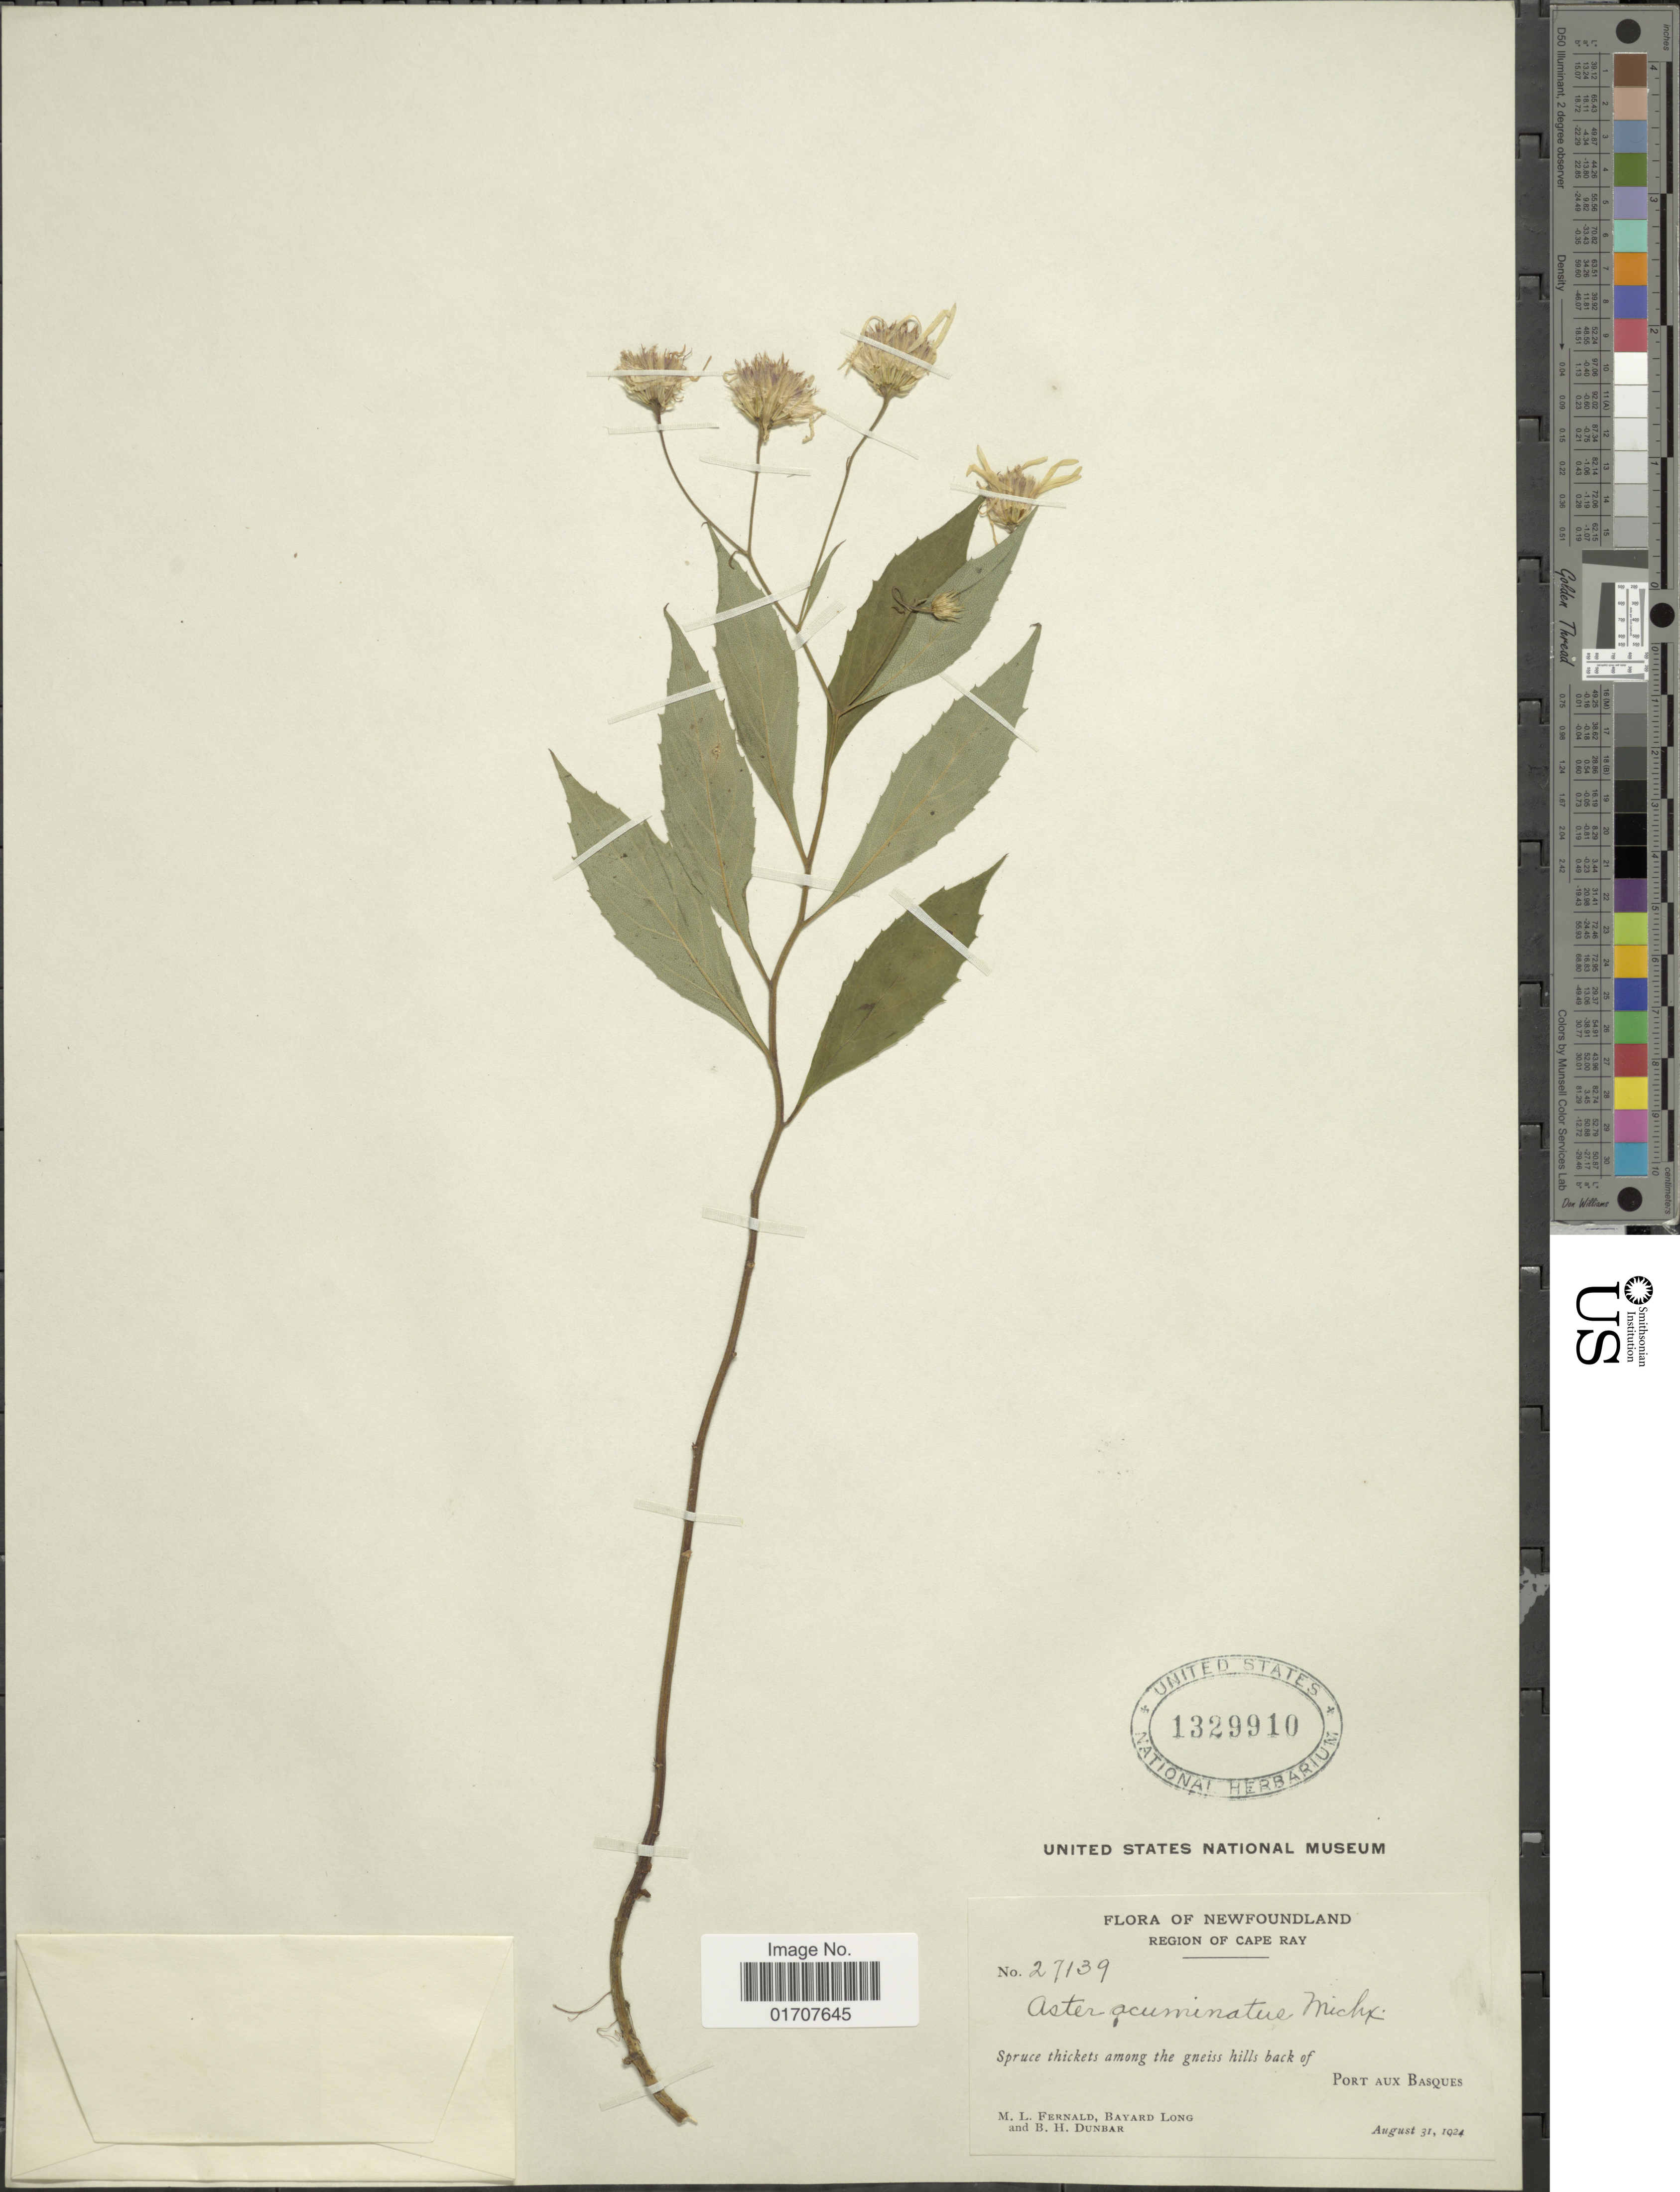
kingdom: Plantae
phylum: Tracheophyta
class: Magnoliopsida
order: Asterales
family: Asteraceae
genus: Oclemena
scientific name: Oclemena acuminata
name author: (Michx.) Greene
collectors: M. L. Fernald, B. Long & B. Dunbar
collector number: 27139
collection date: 1924-08-13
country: Canada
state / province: Newfoundland and Labrador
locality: Region of Cape Ray, Spruce thickets among the gneiss hills of back of Port aux Basques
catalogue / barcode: US 1329910